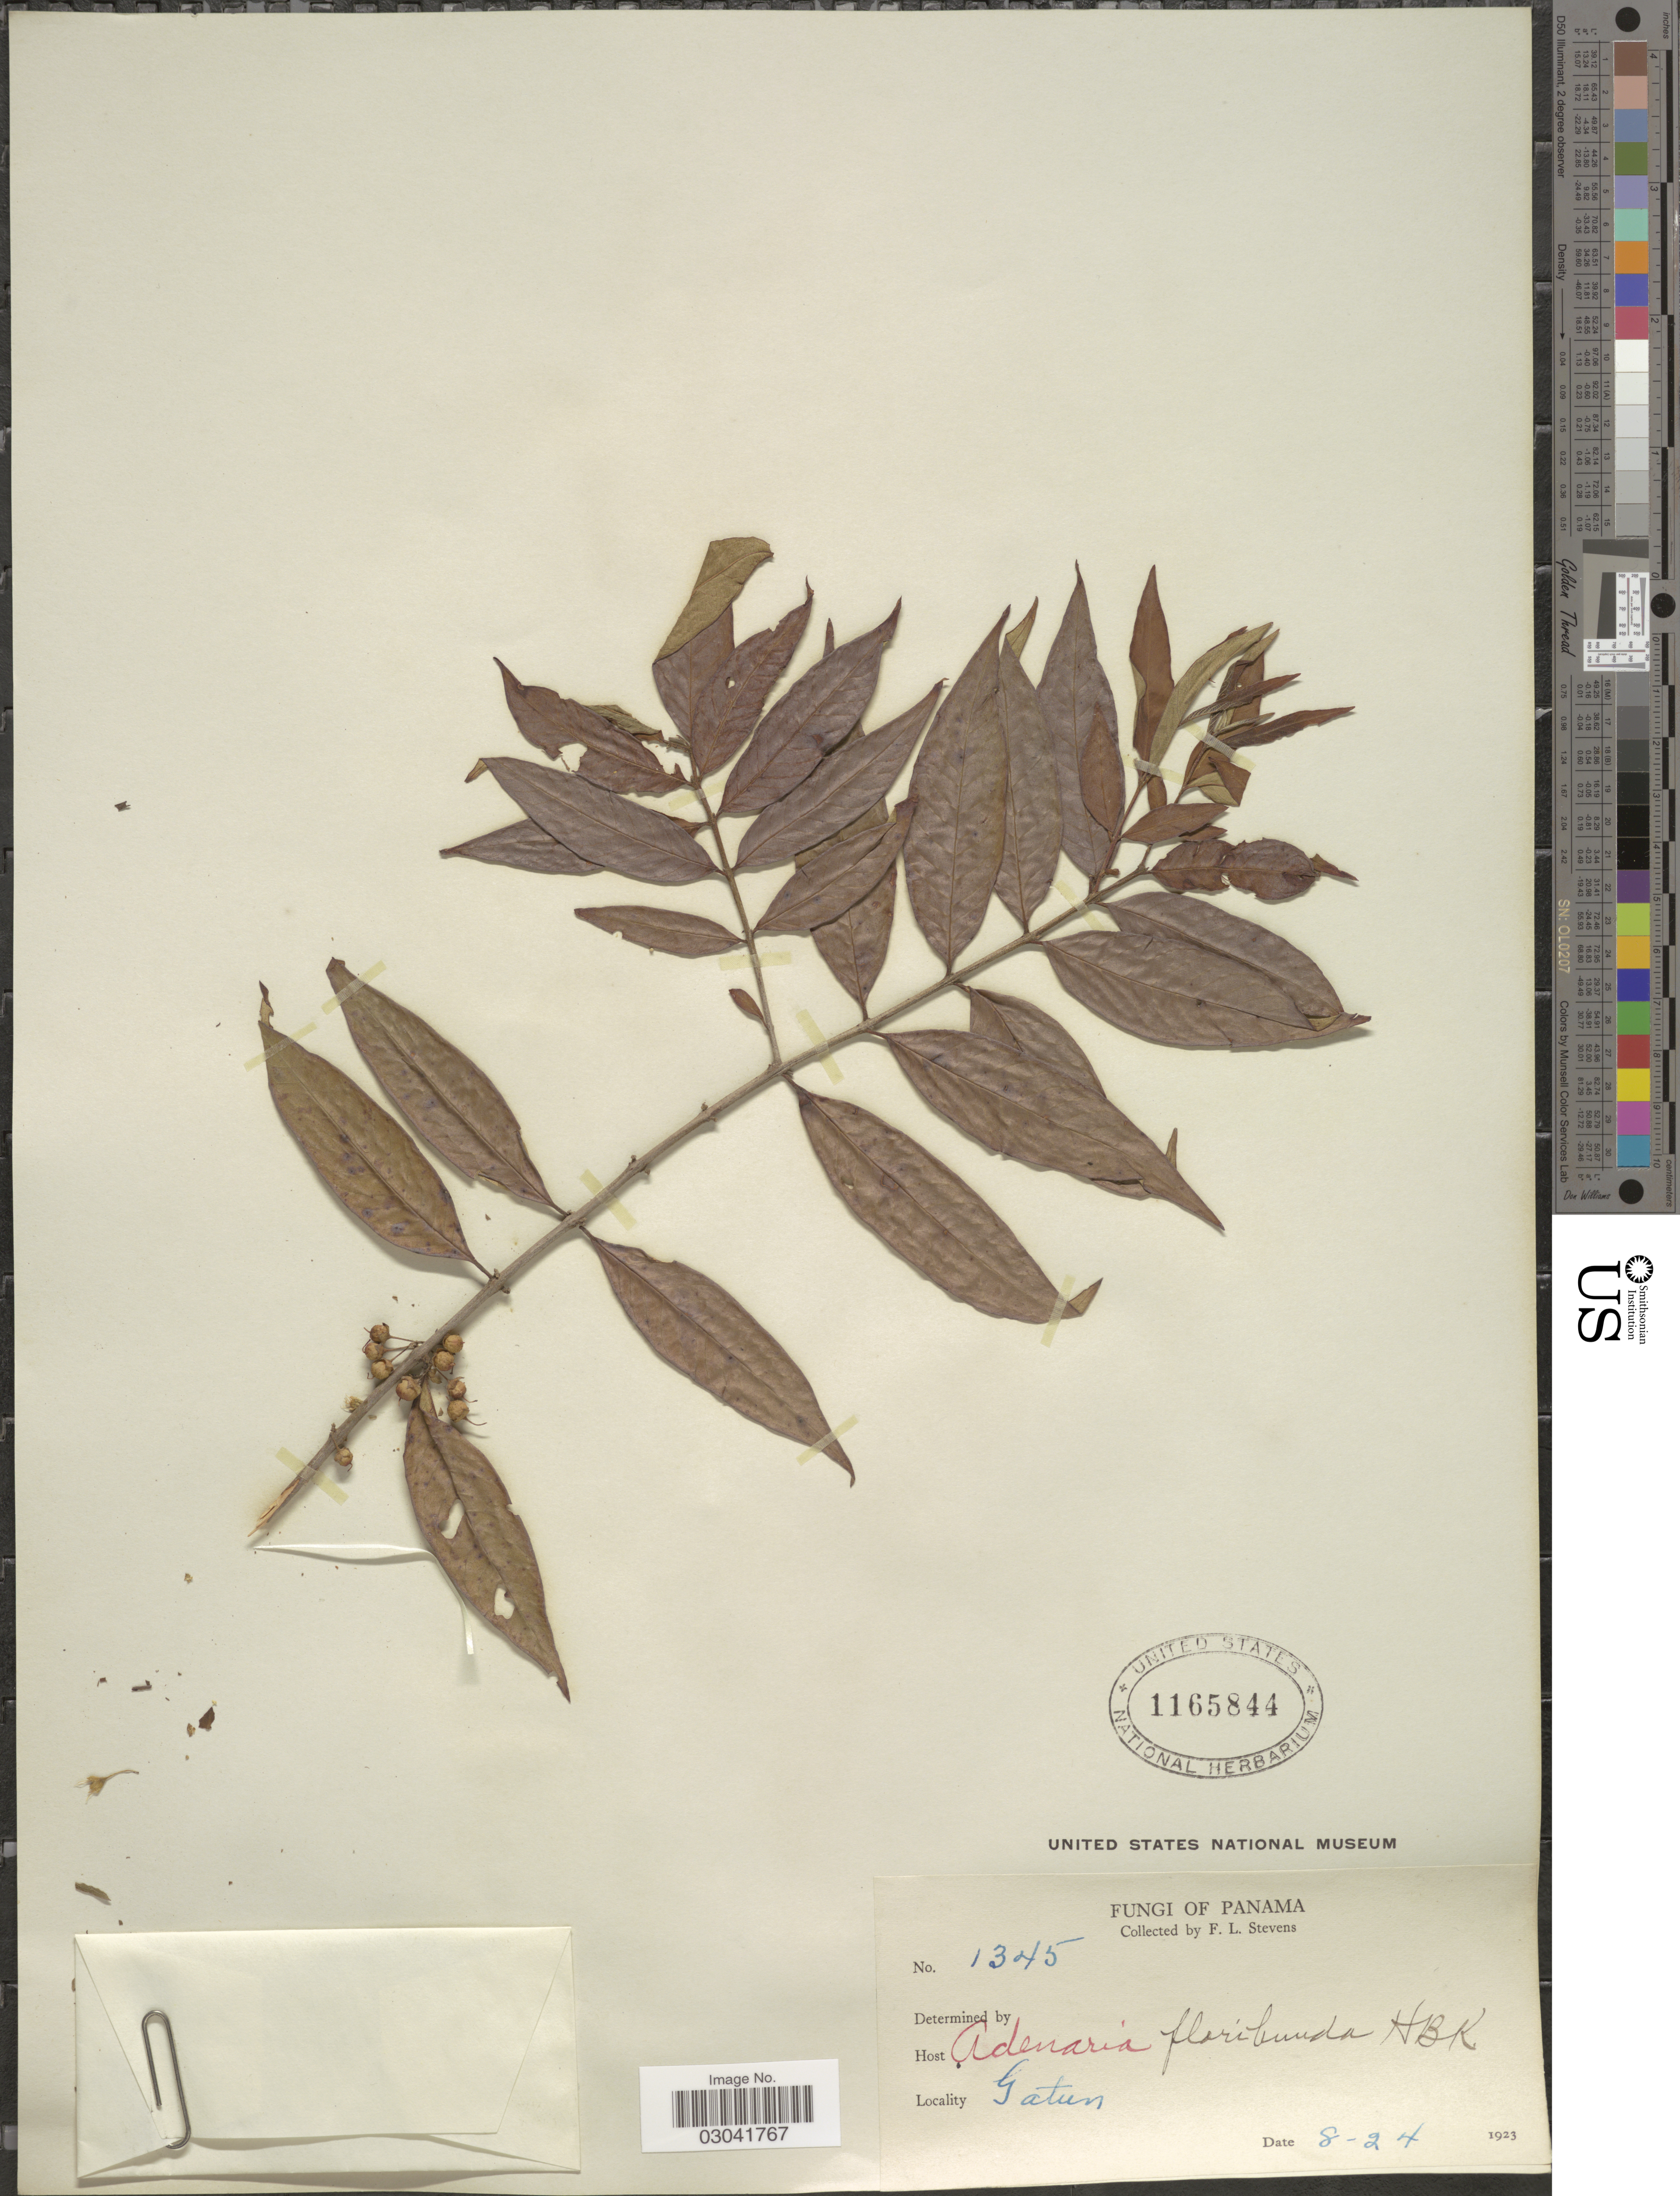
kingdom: Plantae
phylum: Tracheophyta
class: Magnoliopsida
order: Myrtales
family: Lythraceae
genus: Adenaria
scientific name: Adenaria floribunda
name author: Kunth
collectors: F. L. Stevens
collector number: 1345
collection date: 1923-08-24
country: Panama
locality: Gatun.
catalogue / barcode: US 1165844